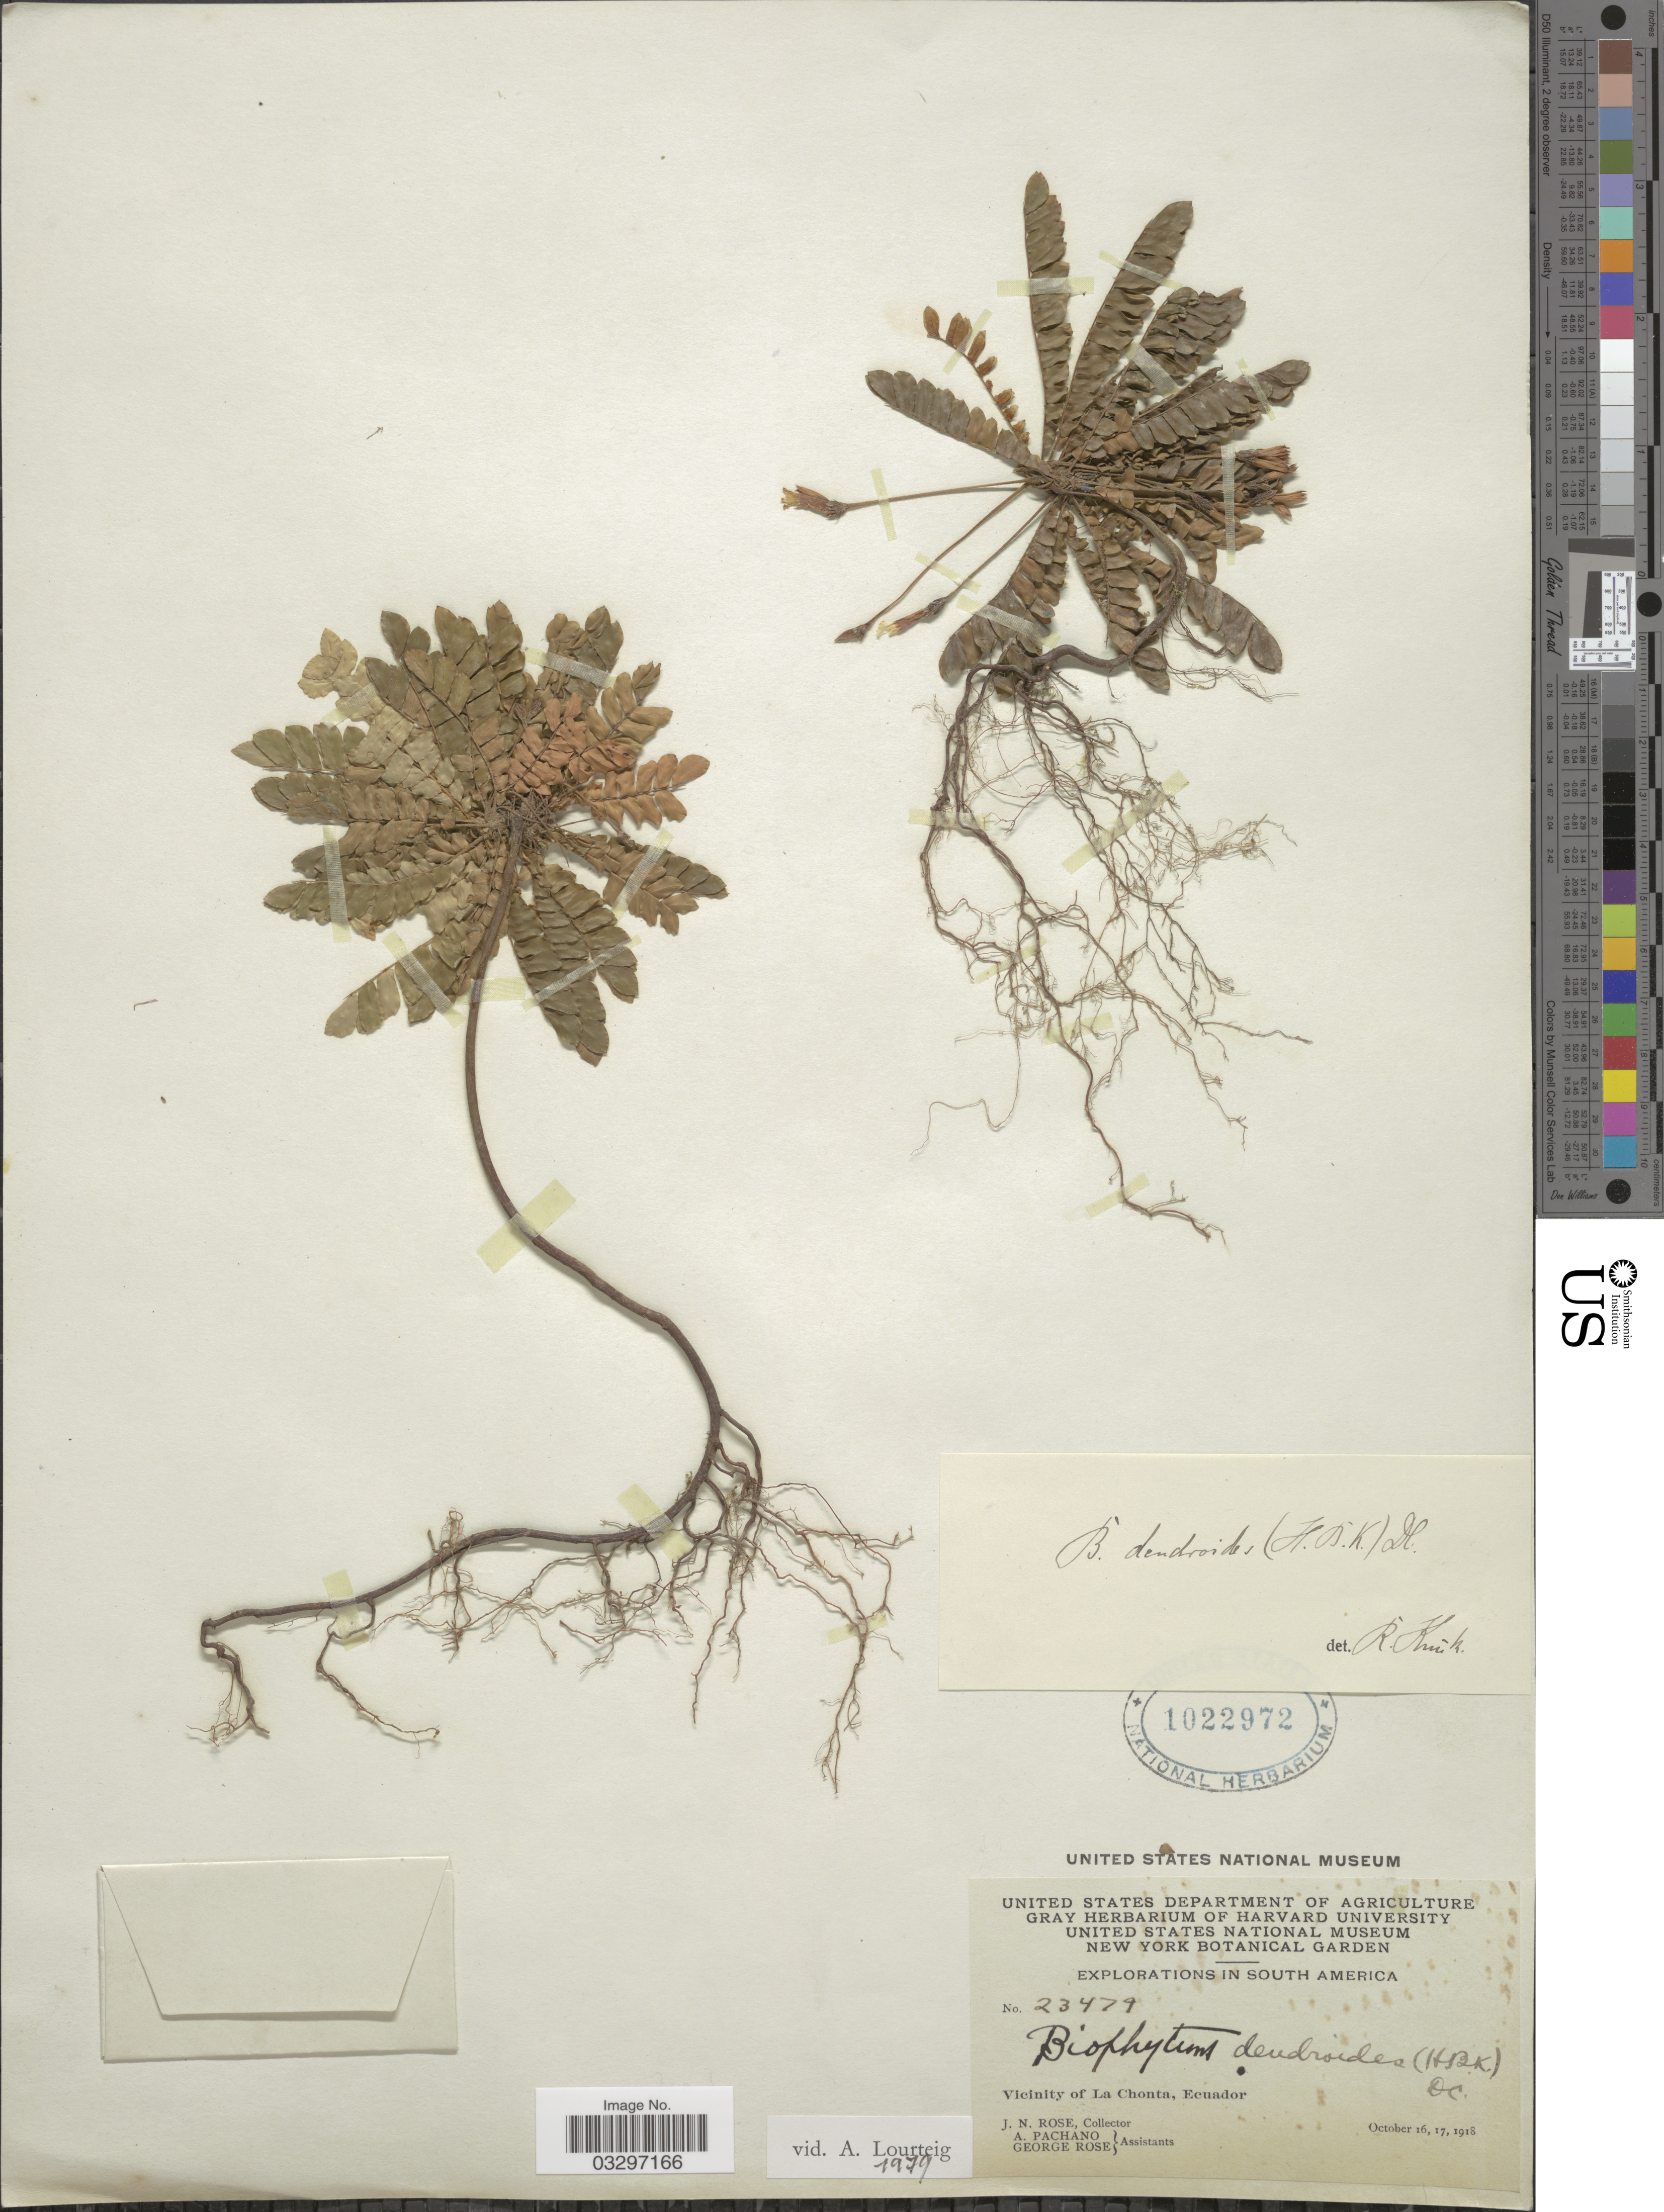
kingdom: Plantae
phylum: Tracheophyta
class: Magnoliopsida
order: Oxalidales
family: Oxalidaceae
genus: Biophytum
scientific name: Biophytum dendroides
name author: (Kunth) DC.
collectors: J. N. Rose, A. Pachano & G. Rose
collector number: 23479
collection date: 1918-10-16/1918-10-17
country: Ecuador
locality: Vicinity of La Chonta.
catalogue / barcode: US 1022972